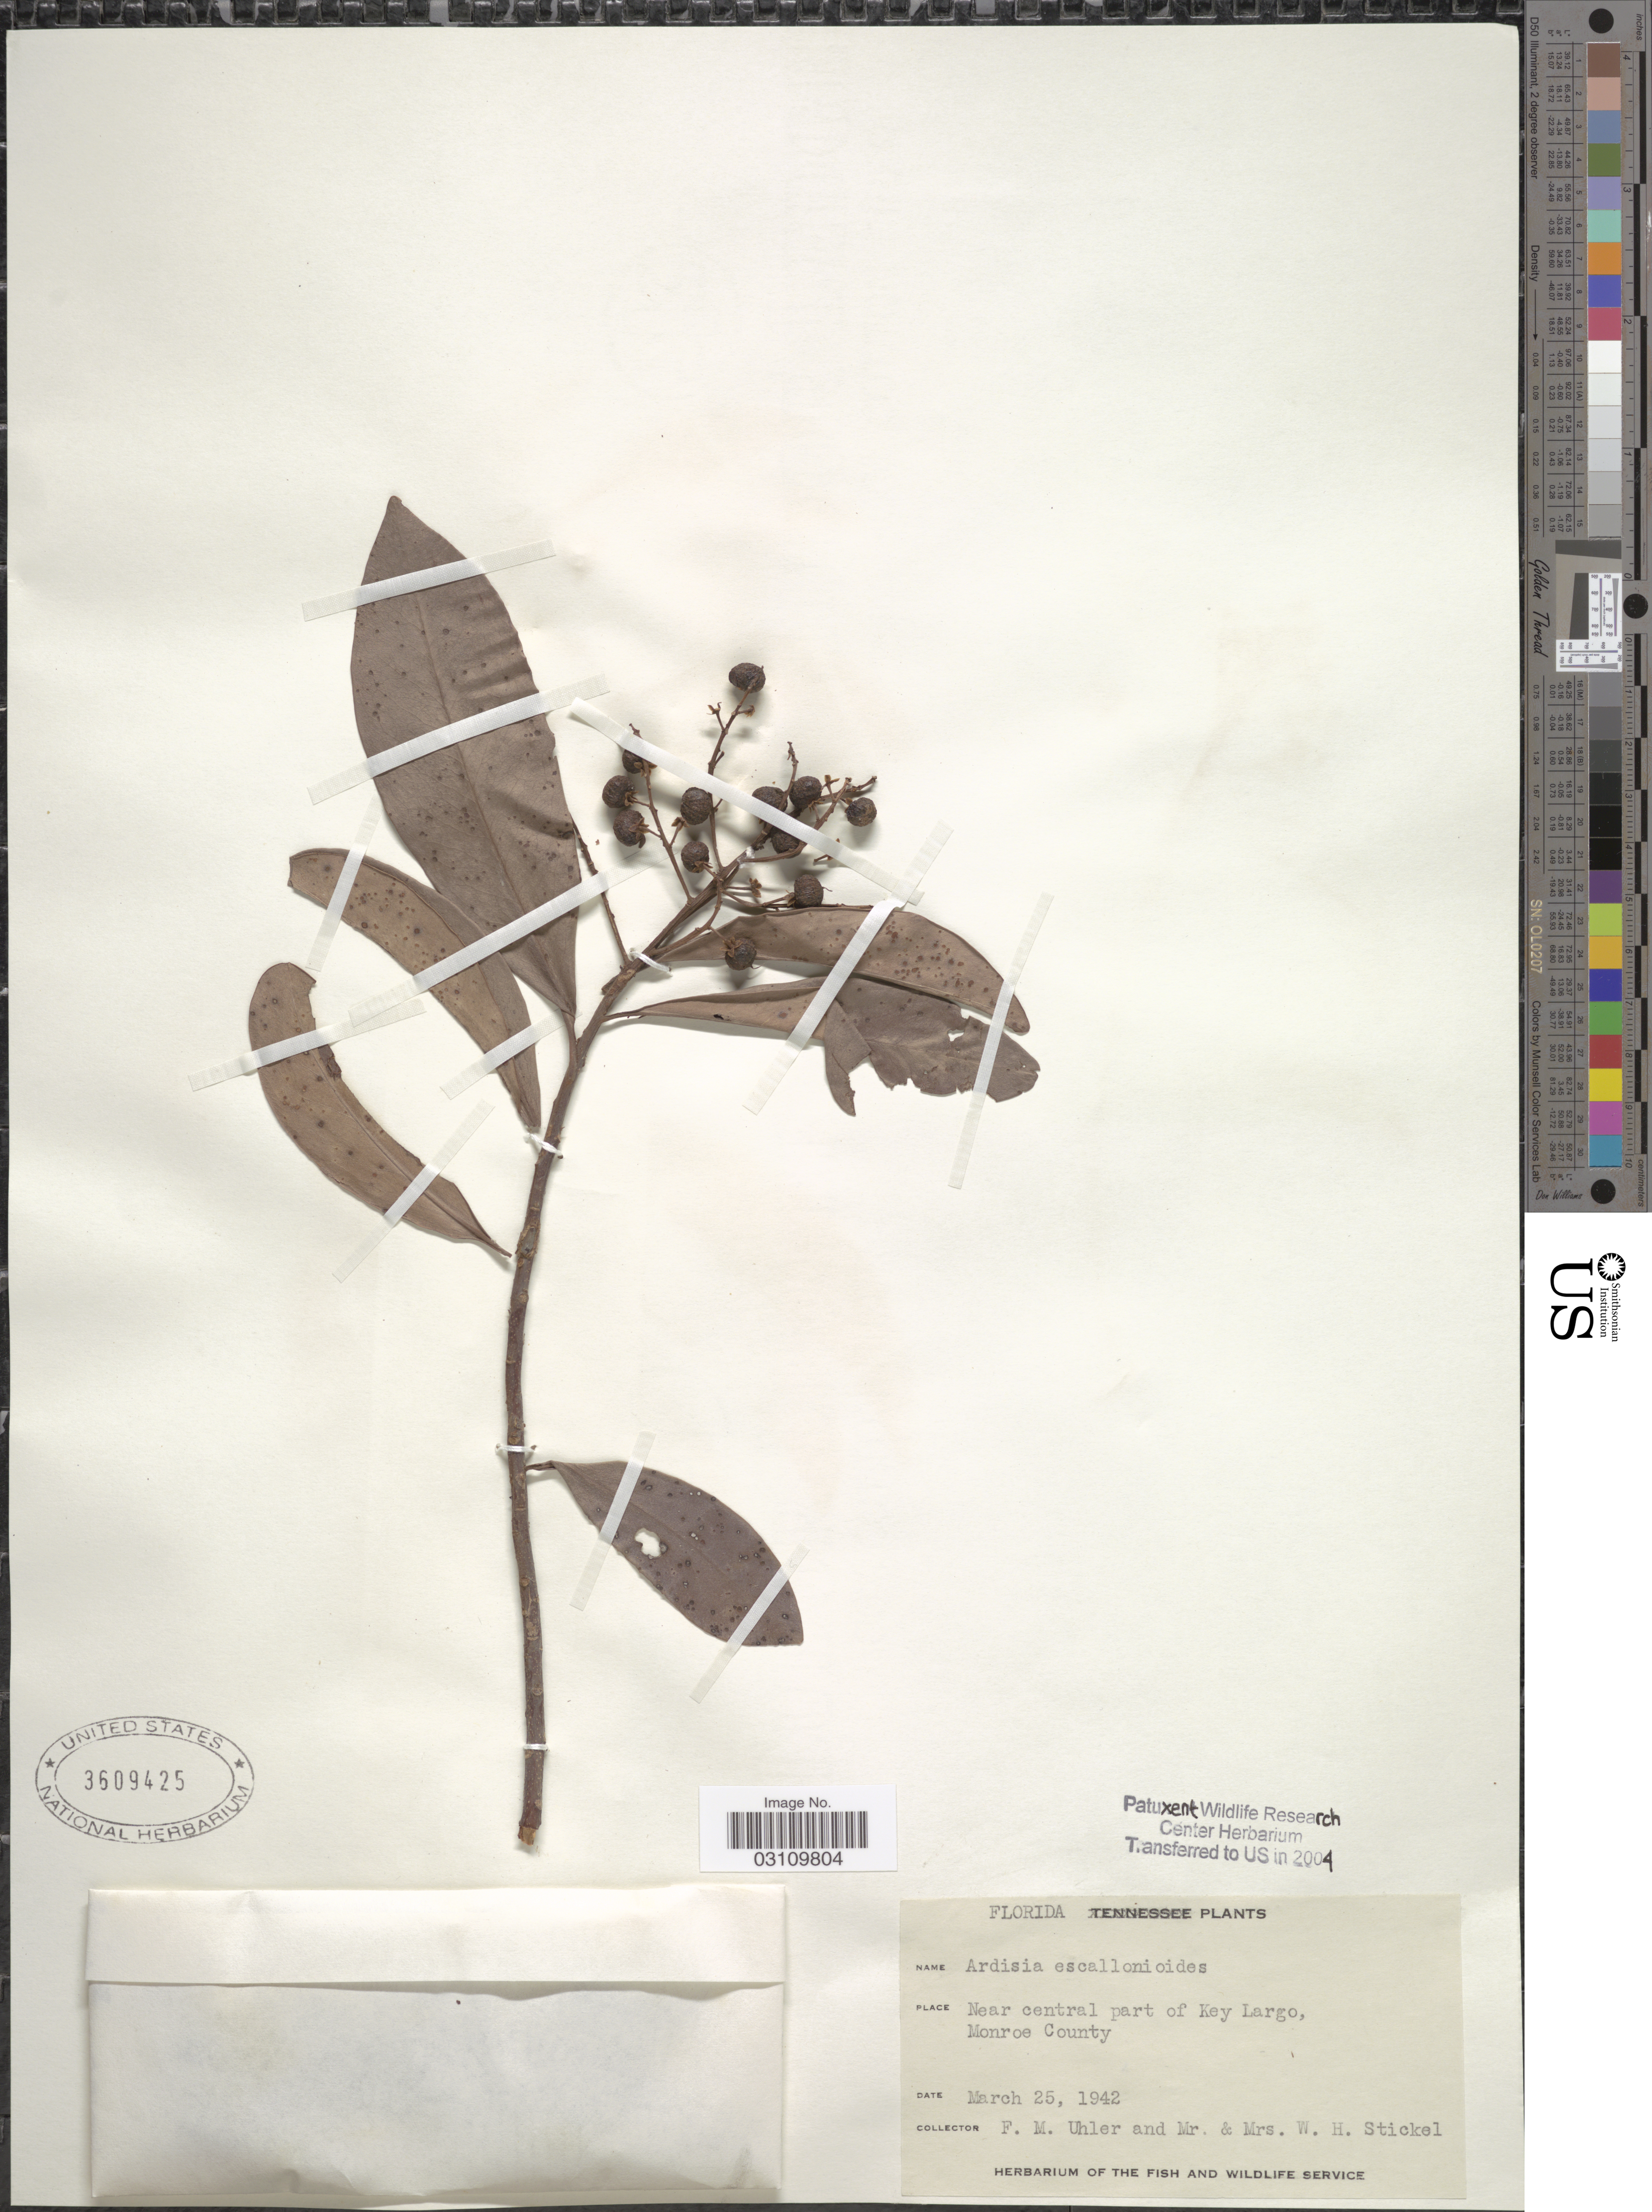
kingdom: Plantae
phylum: Tracheophyta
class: Magnoliopsida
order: Ericales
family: Primulaceae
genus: Ardisia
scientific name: Ardisia escallonioides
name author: Schltdl. & Cham.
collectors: F. M. Uhler, W. Stickel & W. Stickel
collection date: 1942-03-25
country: United States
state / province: Florida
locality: Near central part of Key Largo, Monroe County.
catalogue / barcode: US 3609425